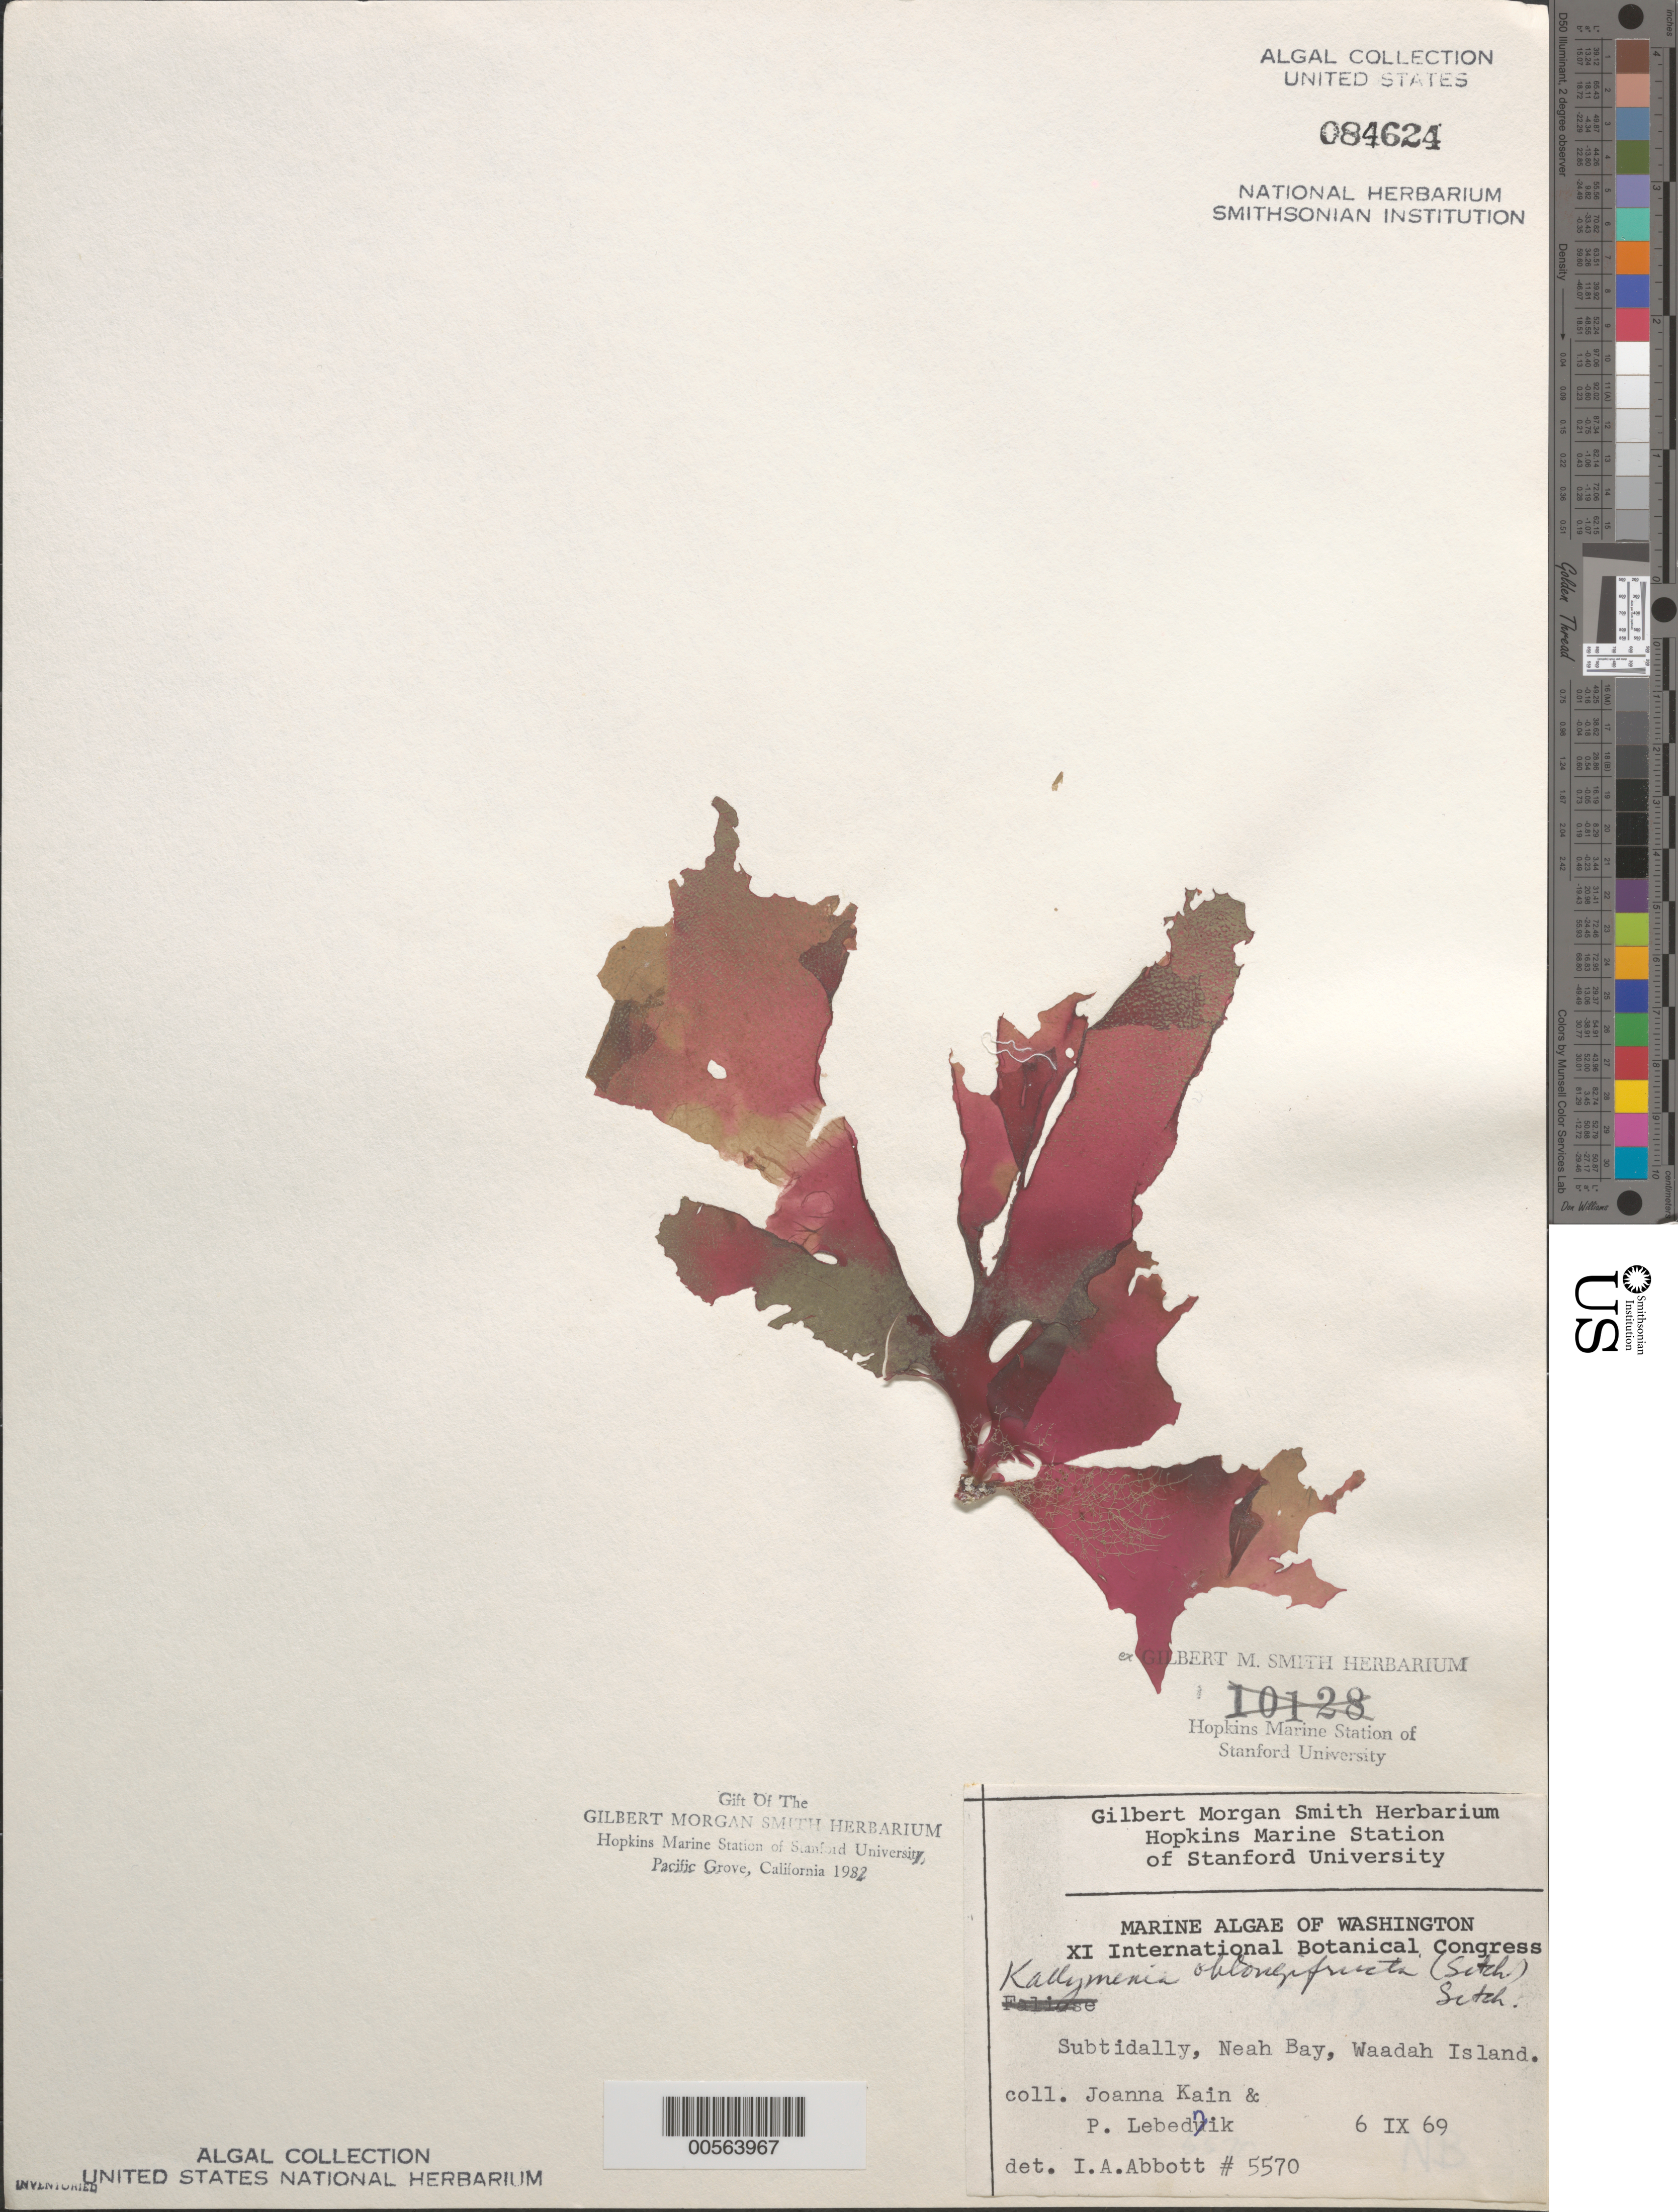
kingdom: Plantae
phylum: Rhodophyta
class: Florideophyceae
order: Gigartinales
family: Kallymeniaceae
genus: Erythrophyllum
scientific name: Erythrophyllum oblongifructum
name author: (Setchell) G.W. Saunders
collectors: J.M. Kain & P. Lebednik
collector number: IAA 5570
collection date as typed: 06 Sep 1969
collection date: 1969-09-06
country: United States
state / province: Washington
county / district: Clallam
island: Waadah Island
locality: Neah Bay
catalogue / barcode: US 84624